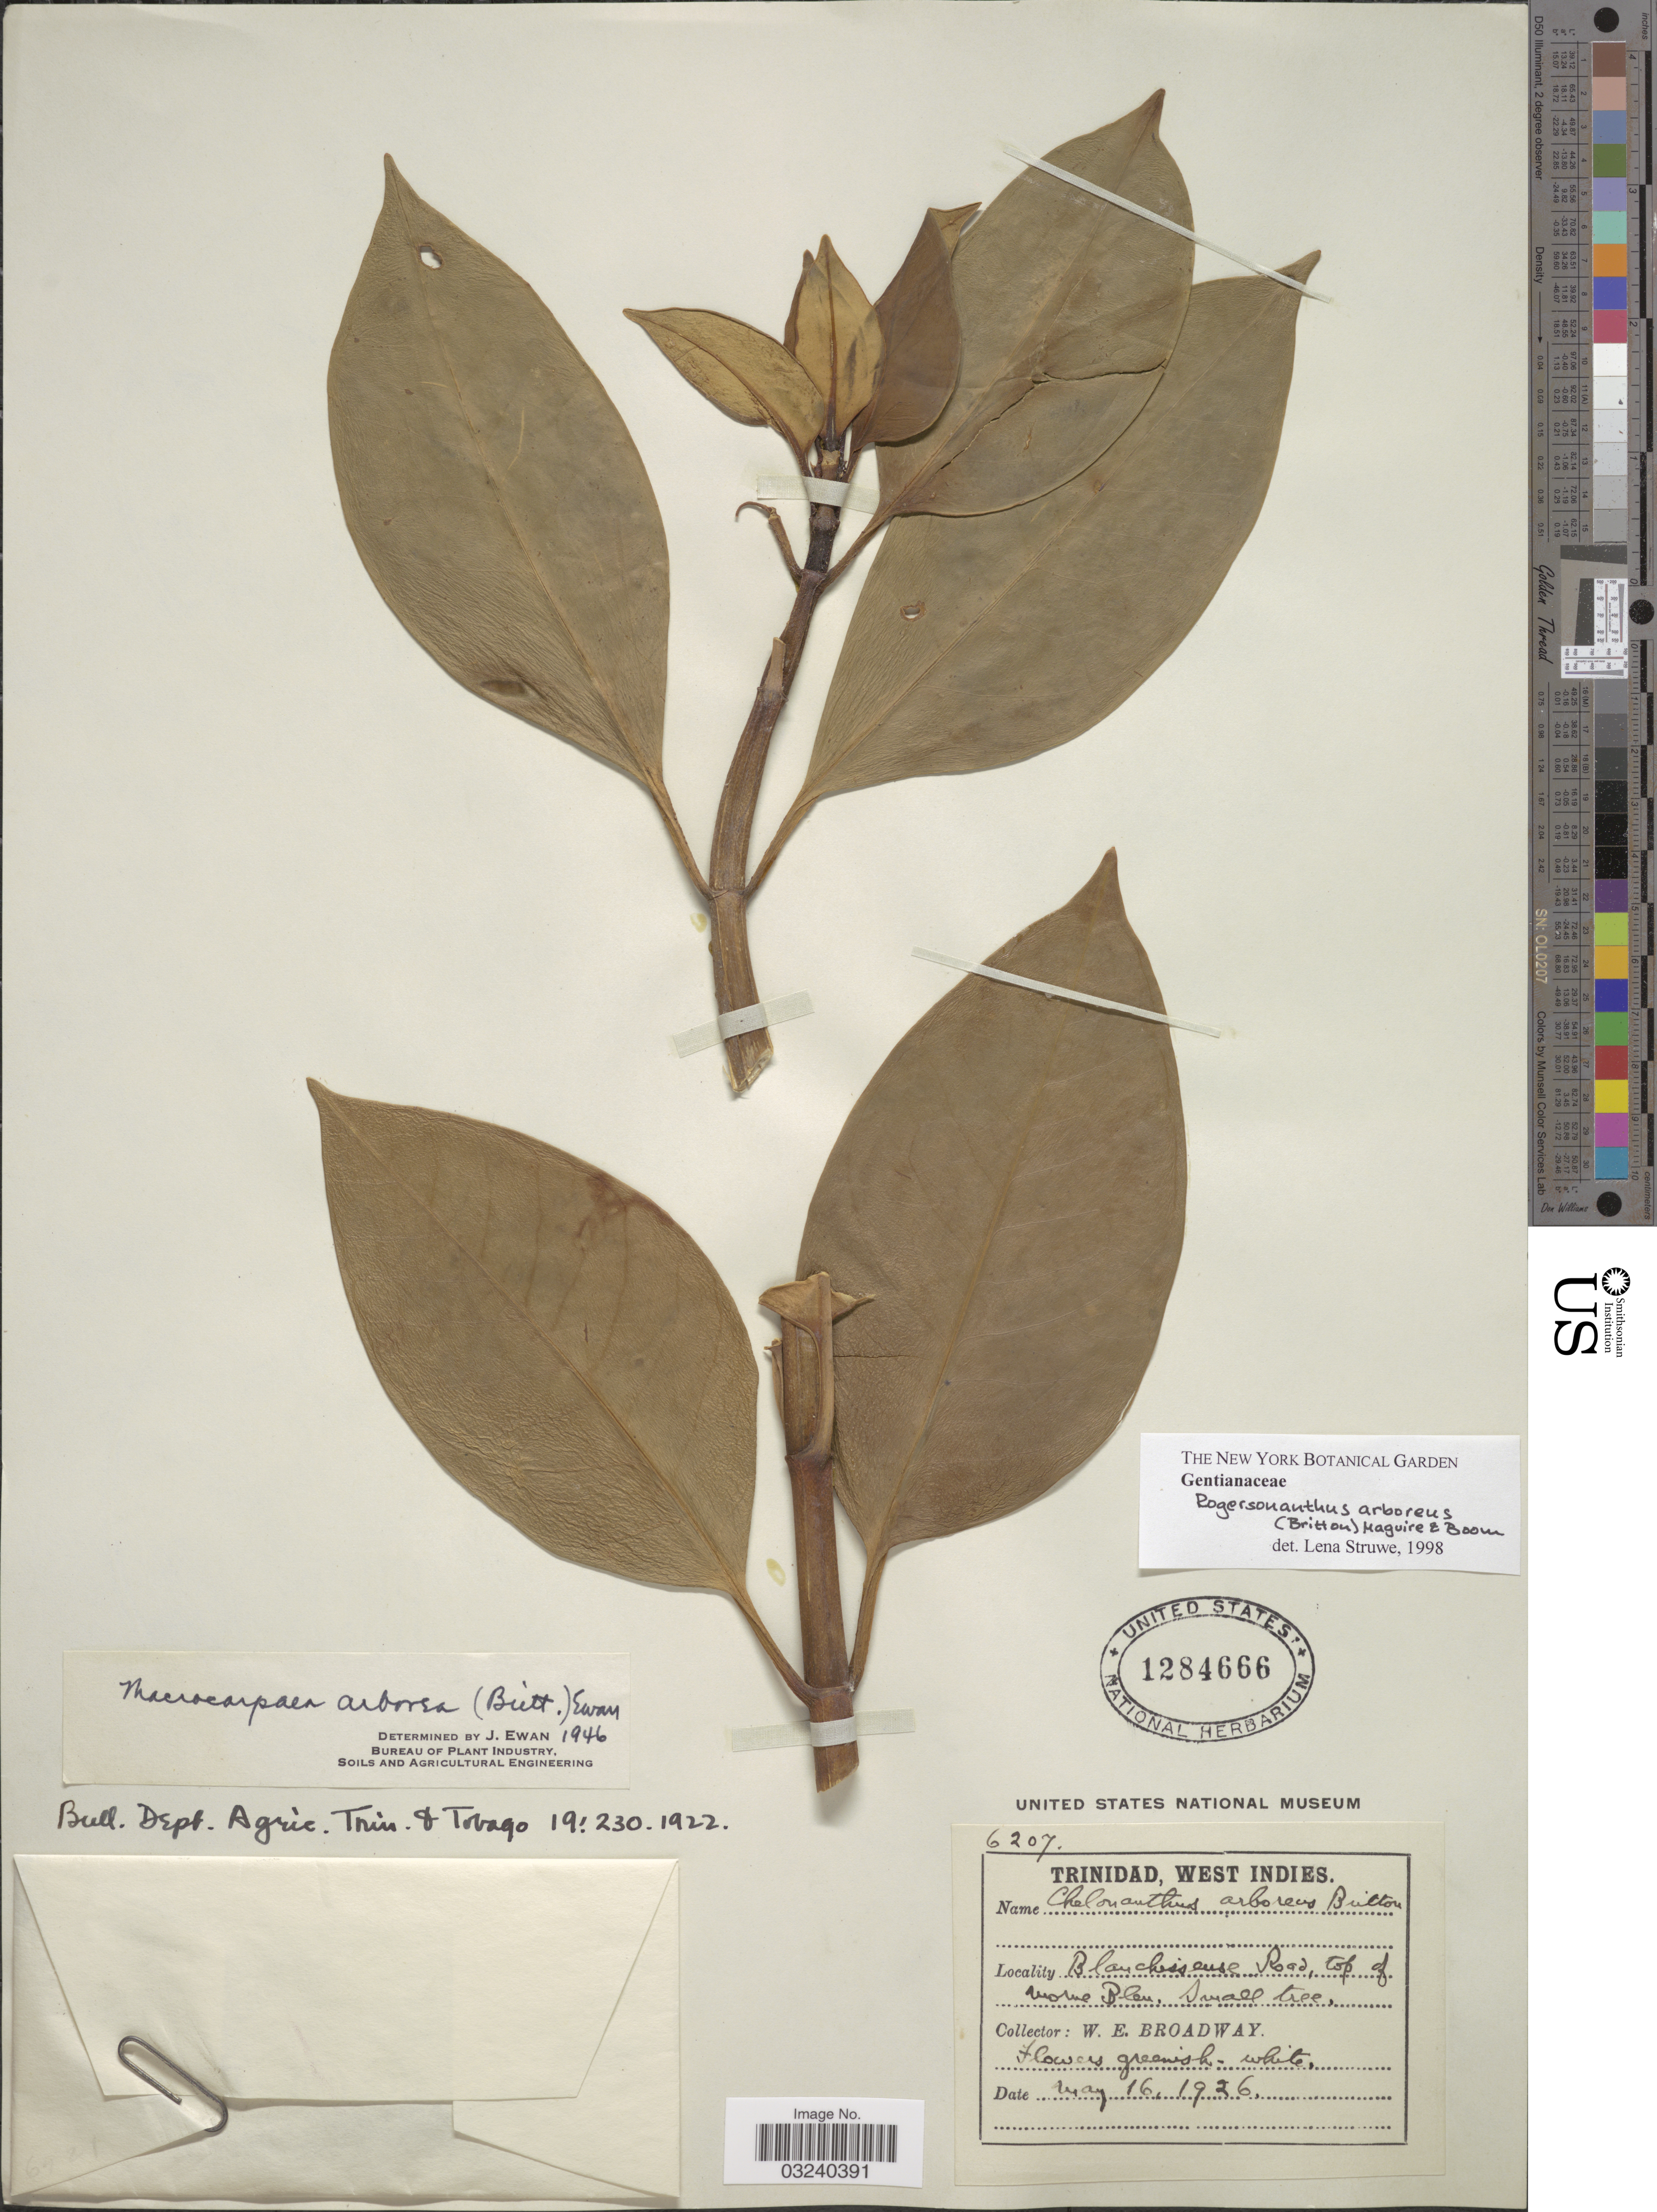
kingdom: Plantae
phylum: Tracheophyta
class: Magnoliopsida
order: Gentianales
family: Gentianaceae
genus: Rogersonanthus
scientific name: Rogersonanthus arboreus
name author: (Britton) Maguire & B.M. Boom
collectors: W. E. Broadway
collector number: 6207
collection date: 1926-05-16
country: Trinidad and Tobago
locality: Trinidad, West Indies. Blanchisseuse Road, top of Morne Bleu.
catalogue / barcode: US 1284666